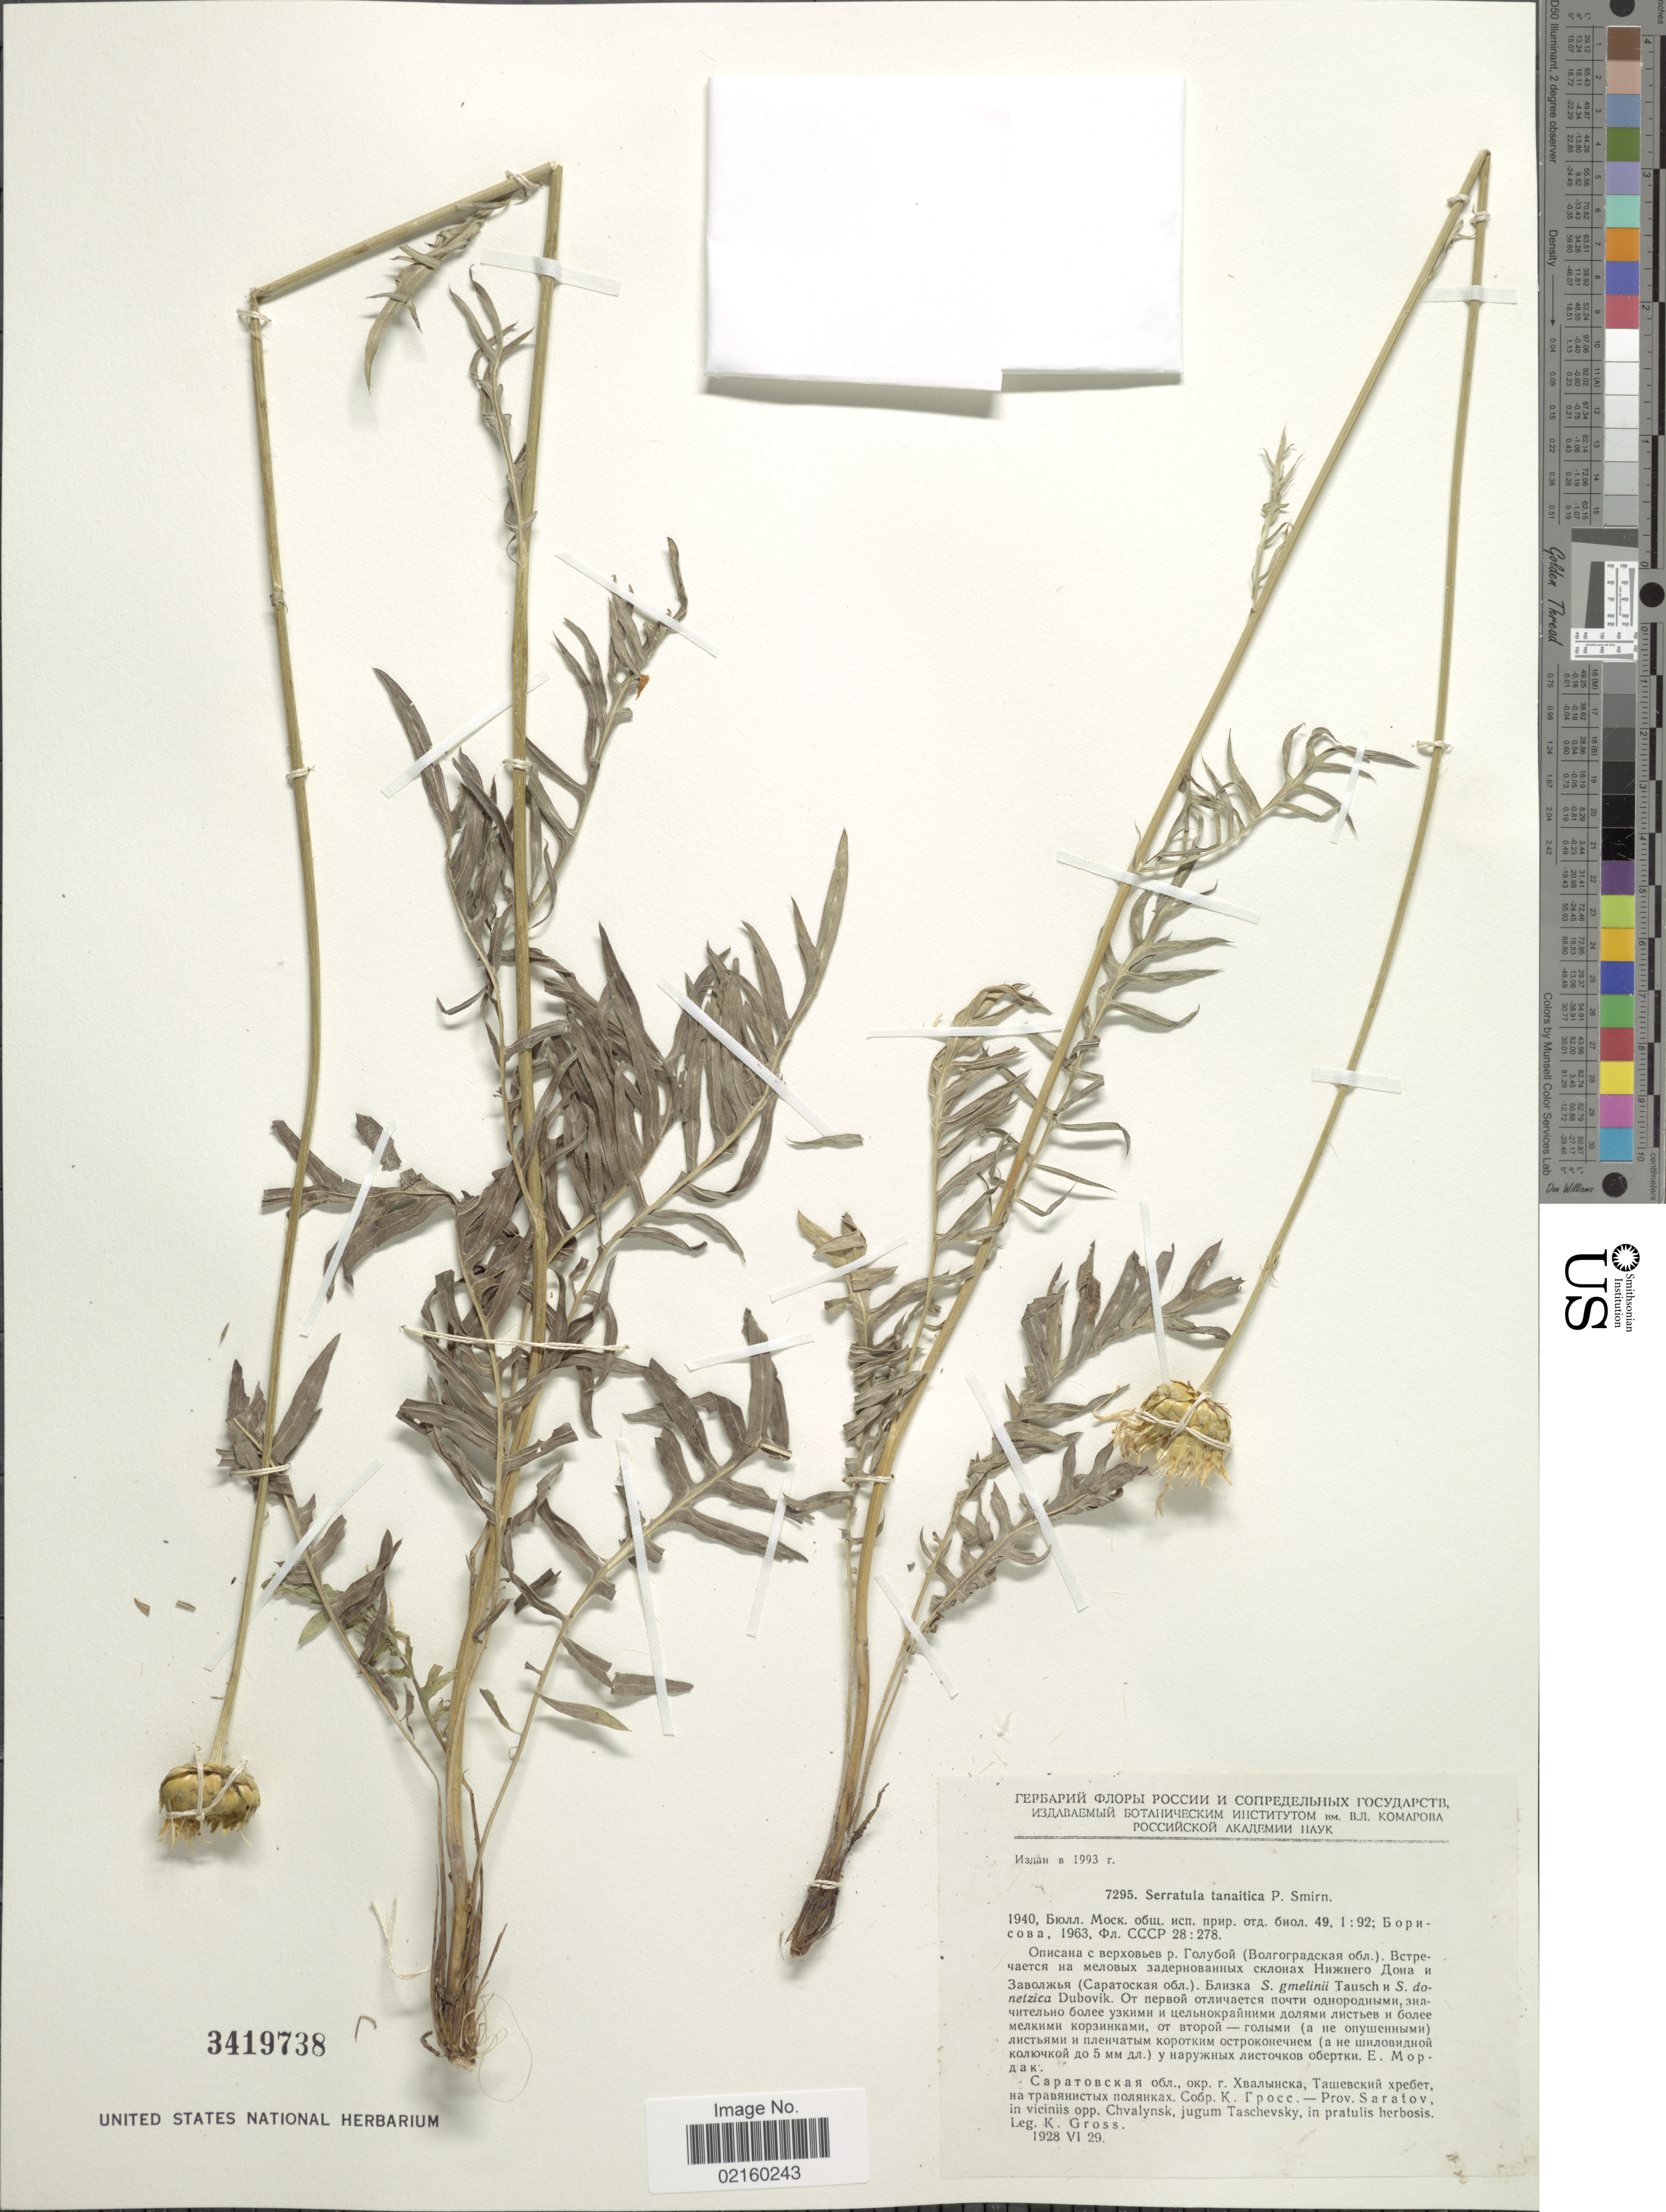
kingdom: Plantae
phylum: Tracheophyta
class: Magnoliopsida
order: Asterales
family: Asteraceae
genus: Klasea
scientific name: Klasea radiata subsp. tanaitica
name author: (P.A. Smirn.) L. Martins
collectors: K. Gross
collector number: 7295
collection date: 1928-06-29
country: Russian Federation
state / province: Saratov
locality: Opp. Chvalynsk, jugum Taschevsky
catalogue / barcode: US 3419738